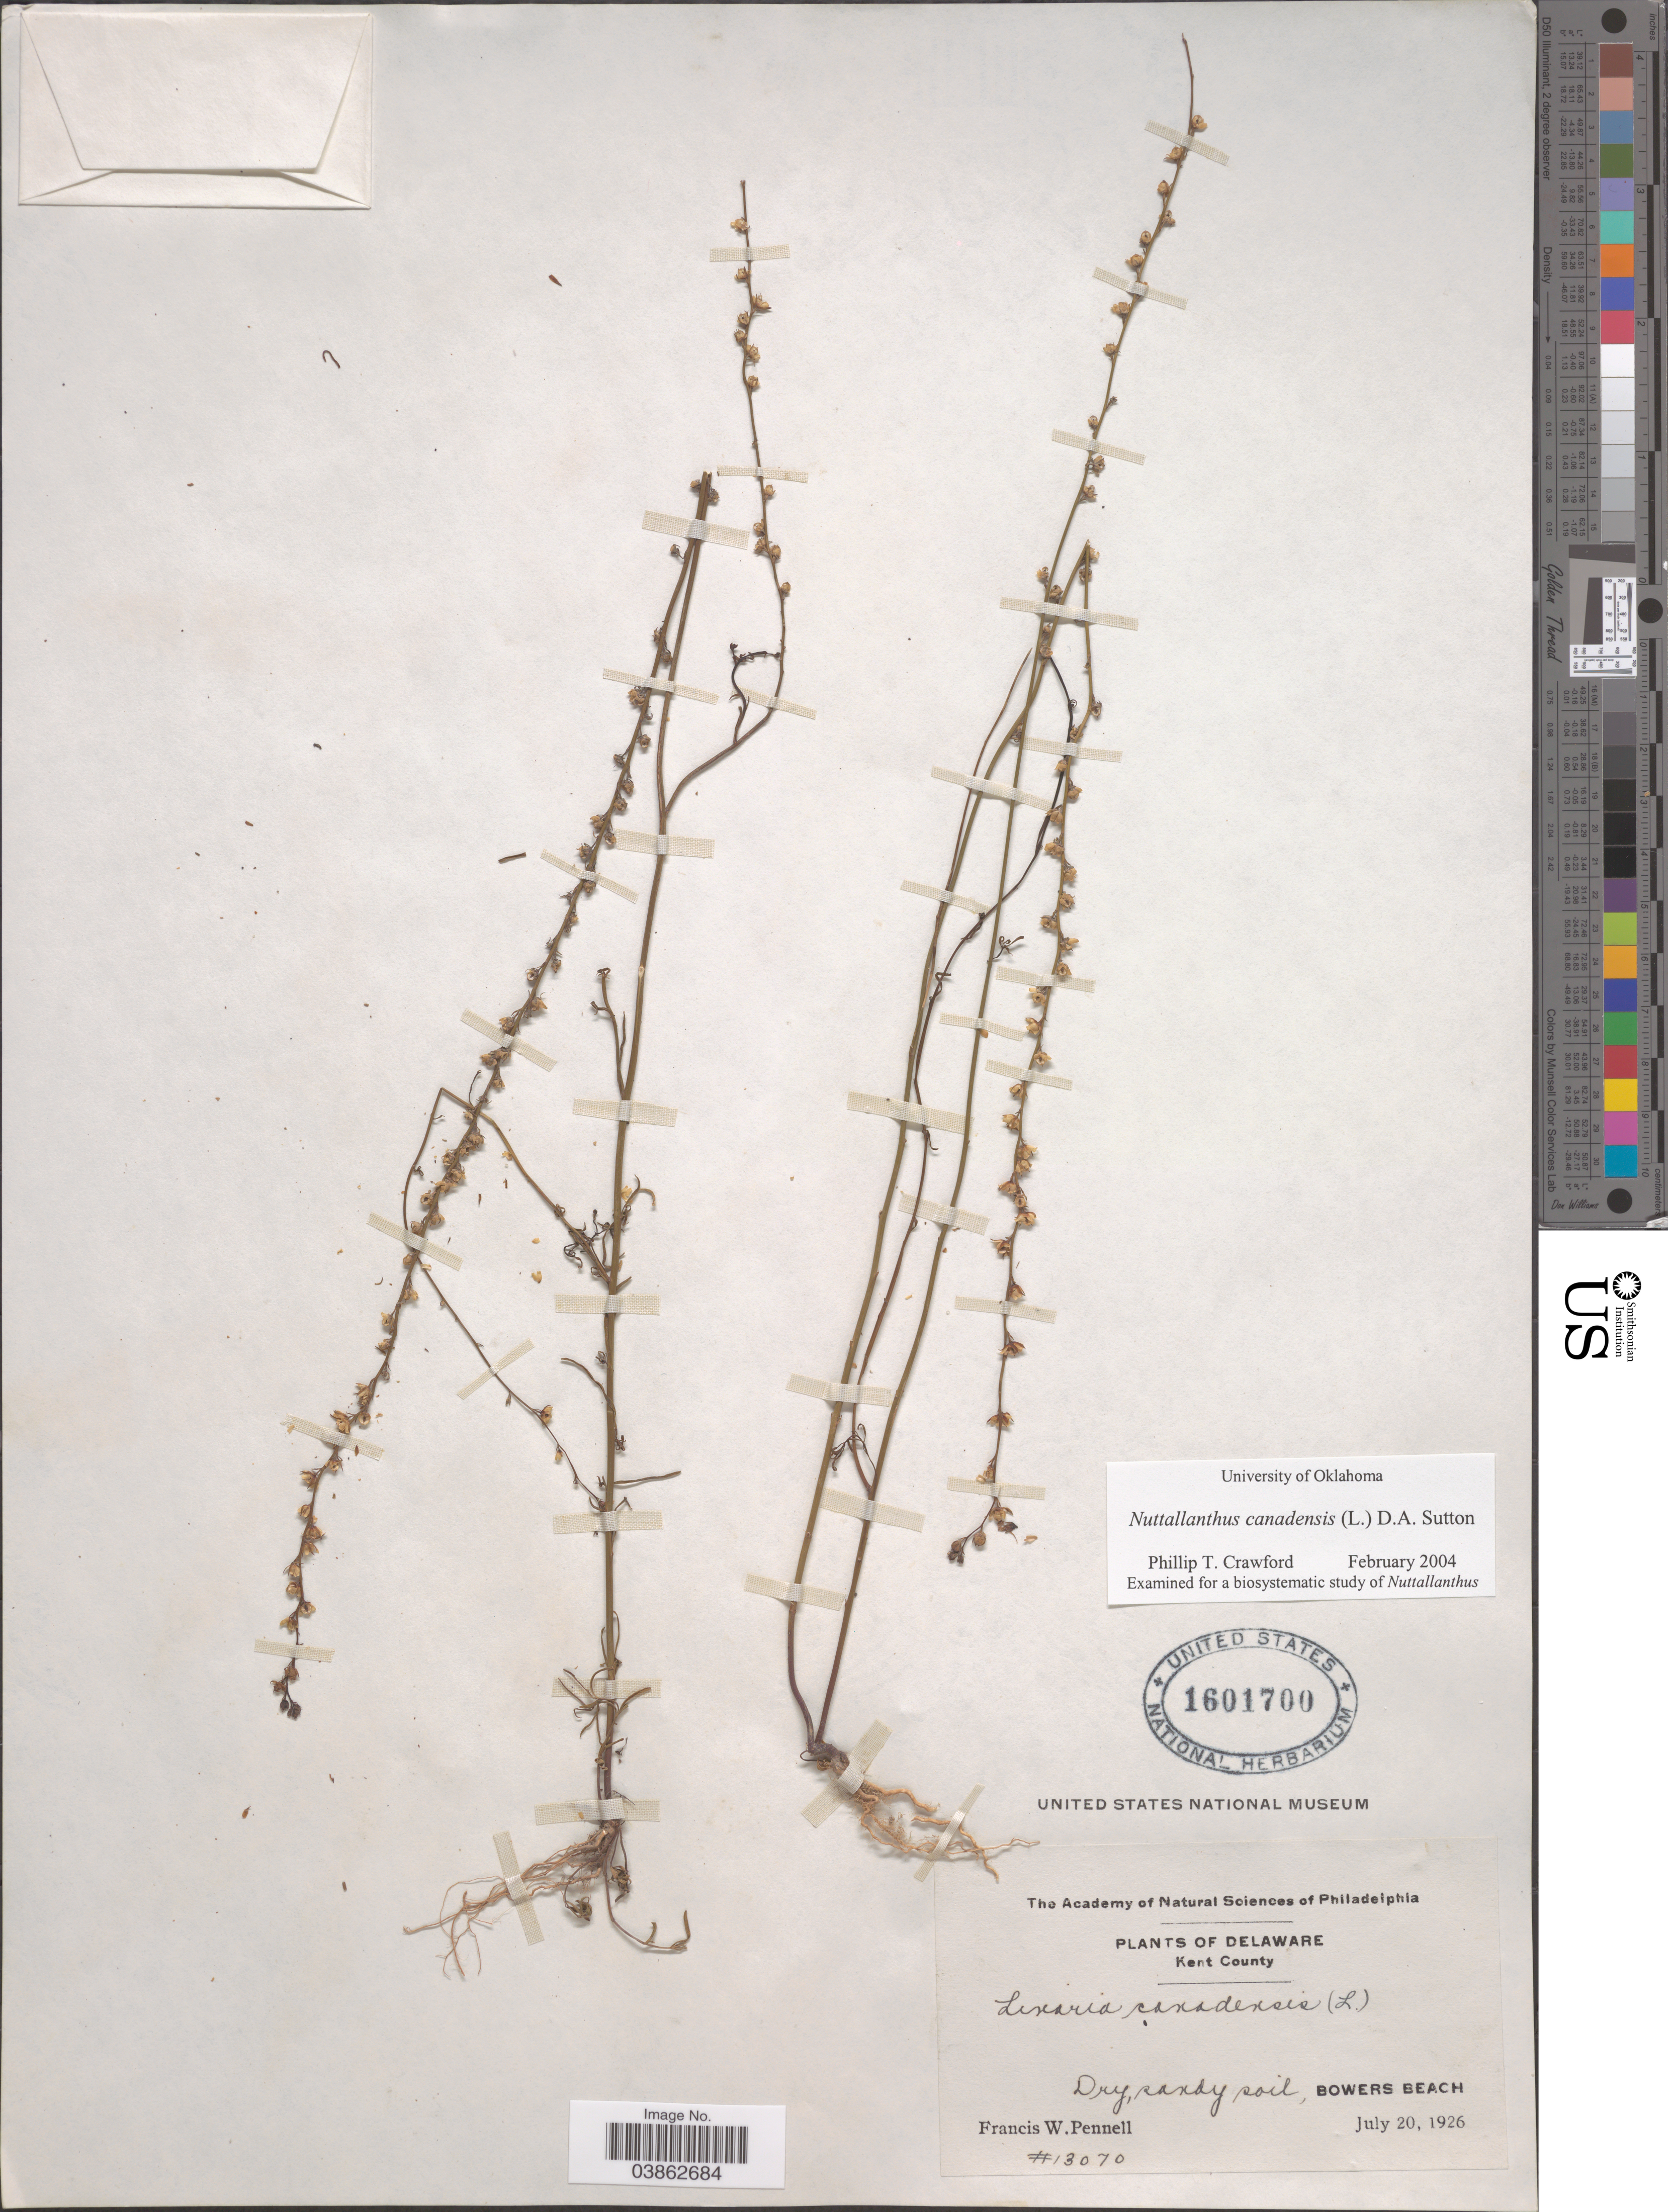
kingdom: Plantae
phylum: Tracheophyta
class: Magnoliopsida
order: Lamiales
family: Plantaginaceae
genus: Linaria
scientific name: Linaria canadensis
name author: (L.) Dum. Cours.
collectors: F. W. Pennell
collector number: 13070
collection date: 1926-07-20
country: United States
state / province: Delaware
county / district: Kent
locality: Kent County. Bowers Beach.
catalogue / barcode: US 1601700